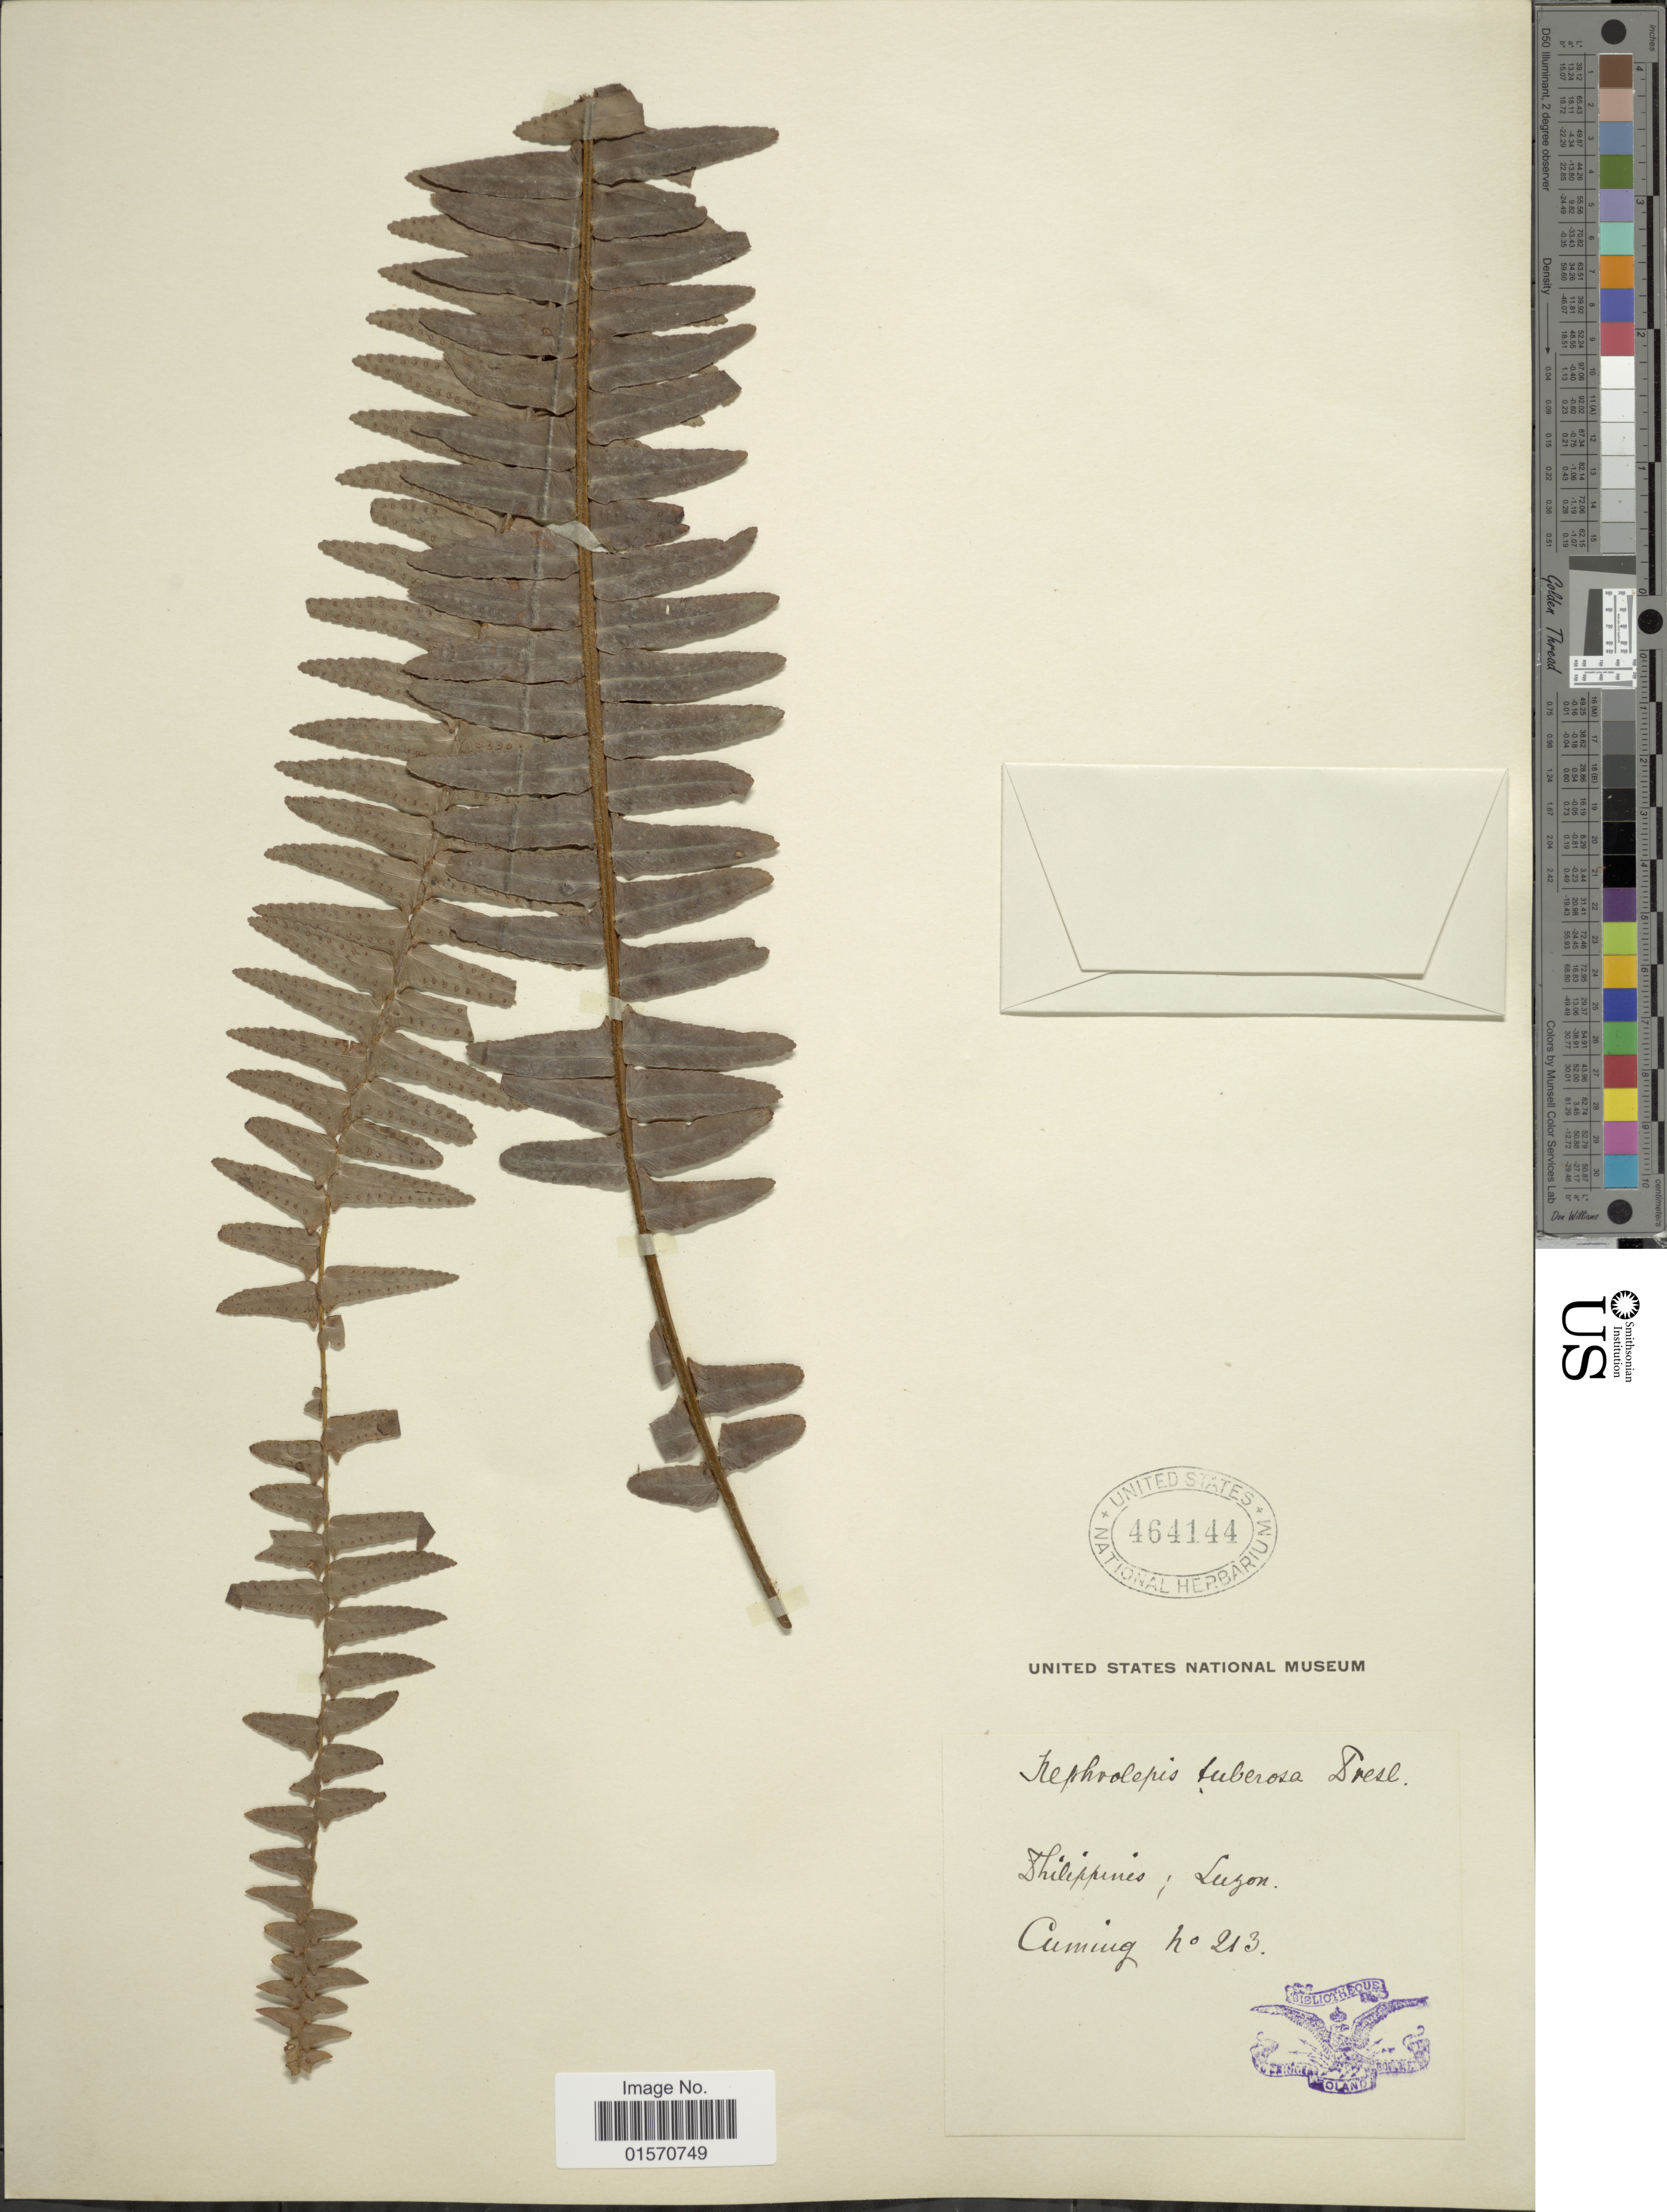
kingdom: Plantae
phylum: Tracheophyta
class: Polypodiopsida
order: Polypodiales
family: Nephrolepidaceae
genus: Nephrolepis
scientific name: Nephrolepis sp.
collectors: -. Cuming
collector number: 213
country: Philippines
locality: Luzon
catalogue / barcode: US 464144